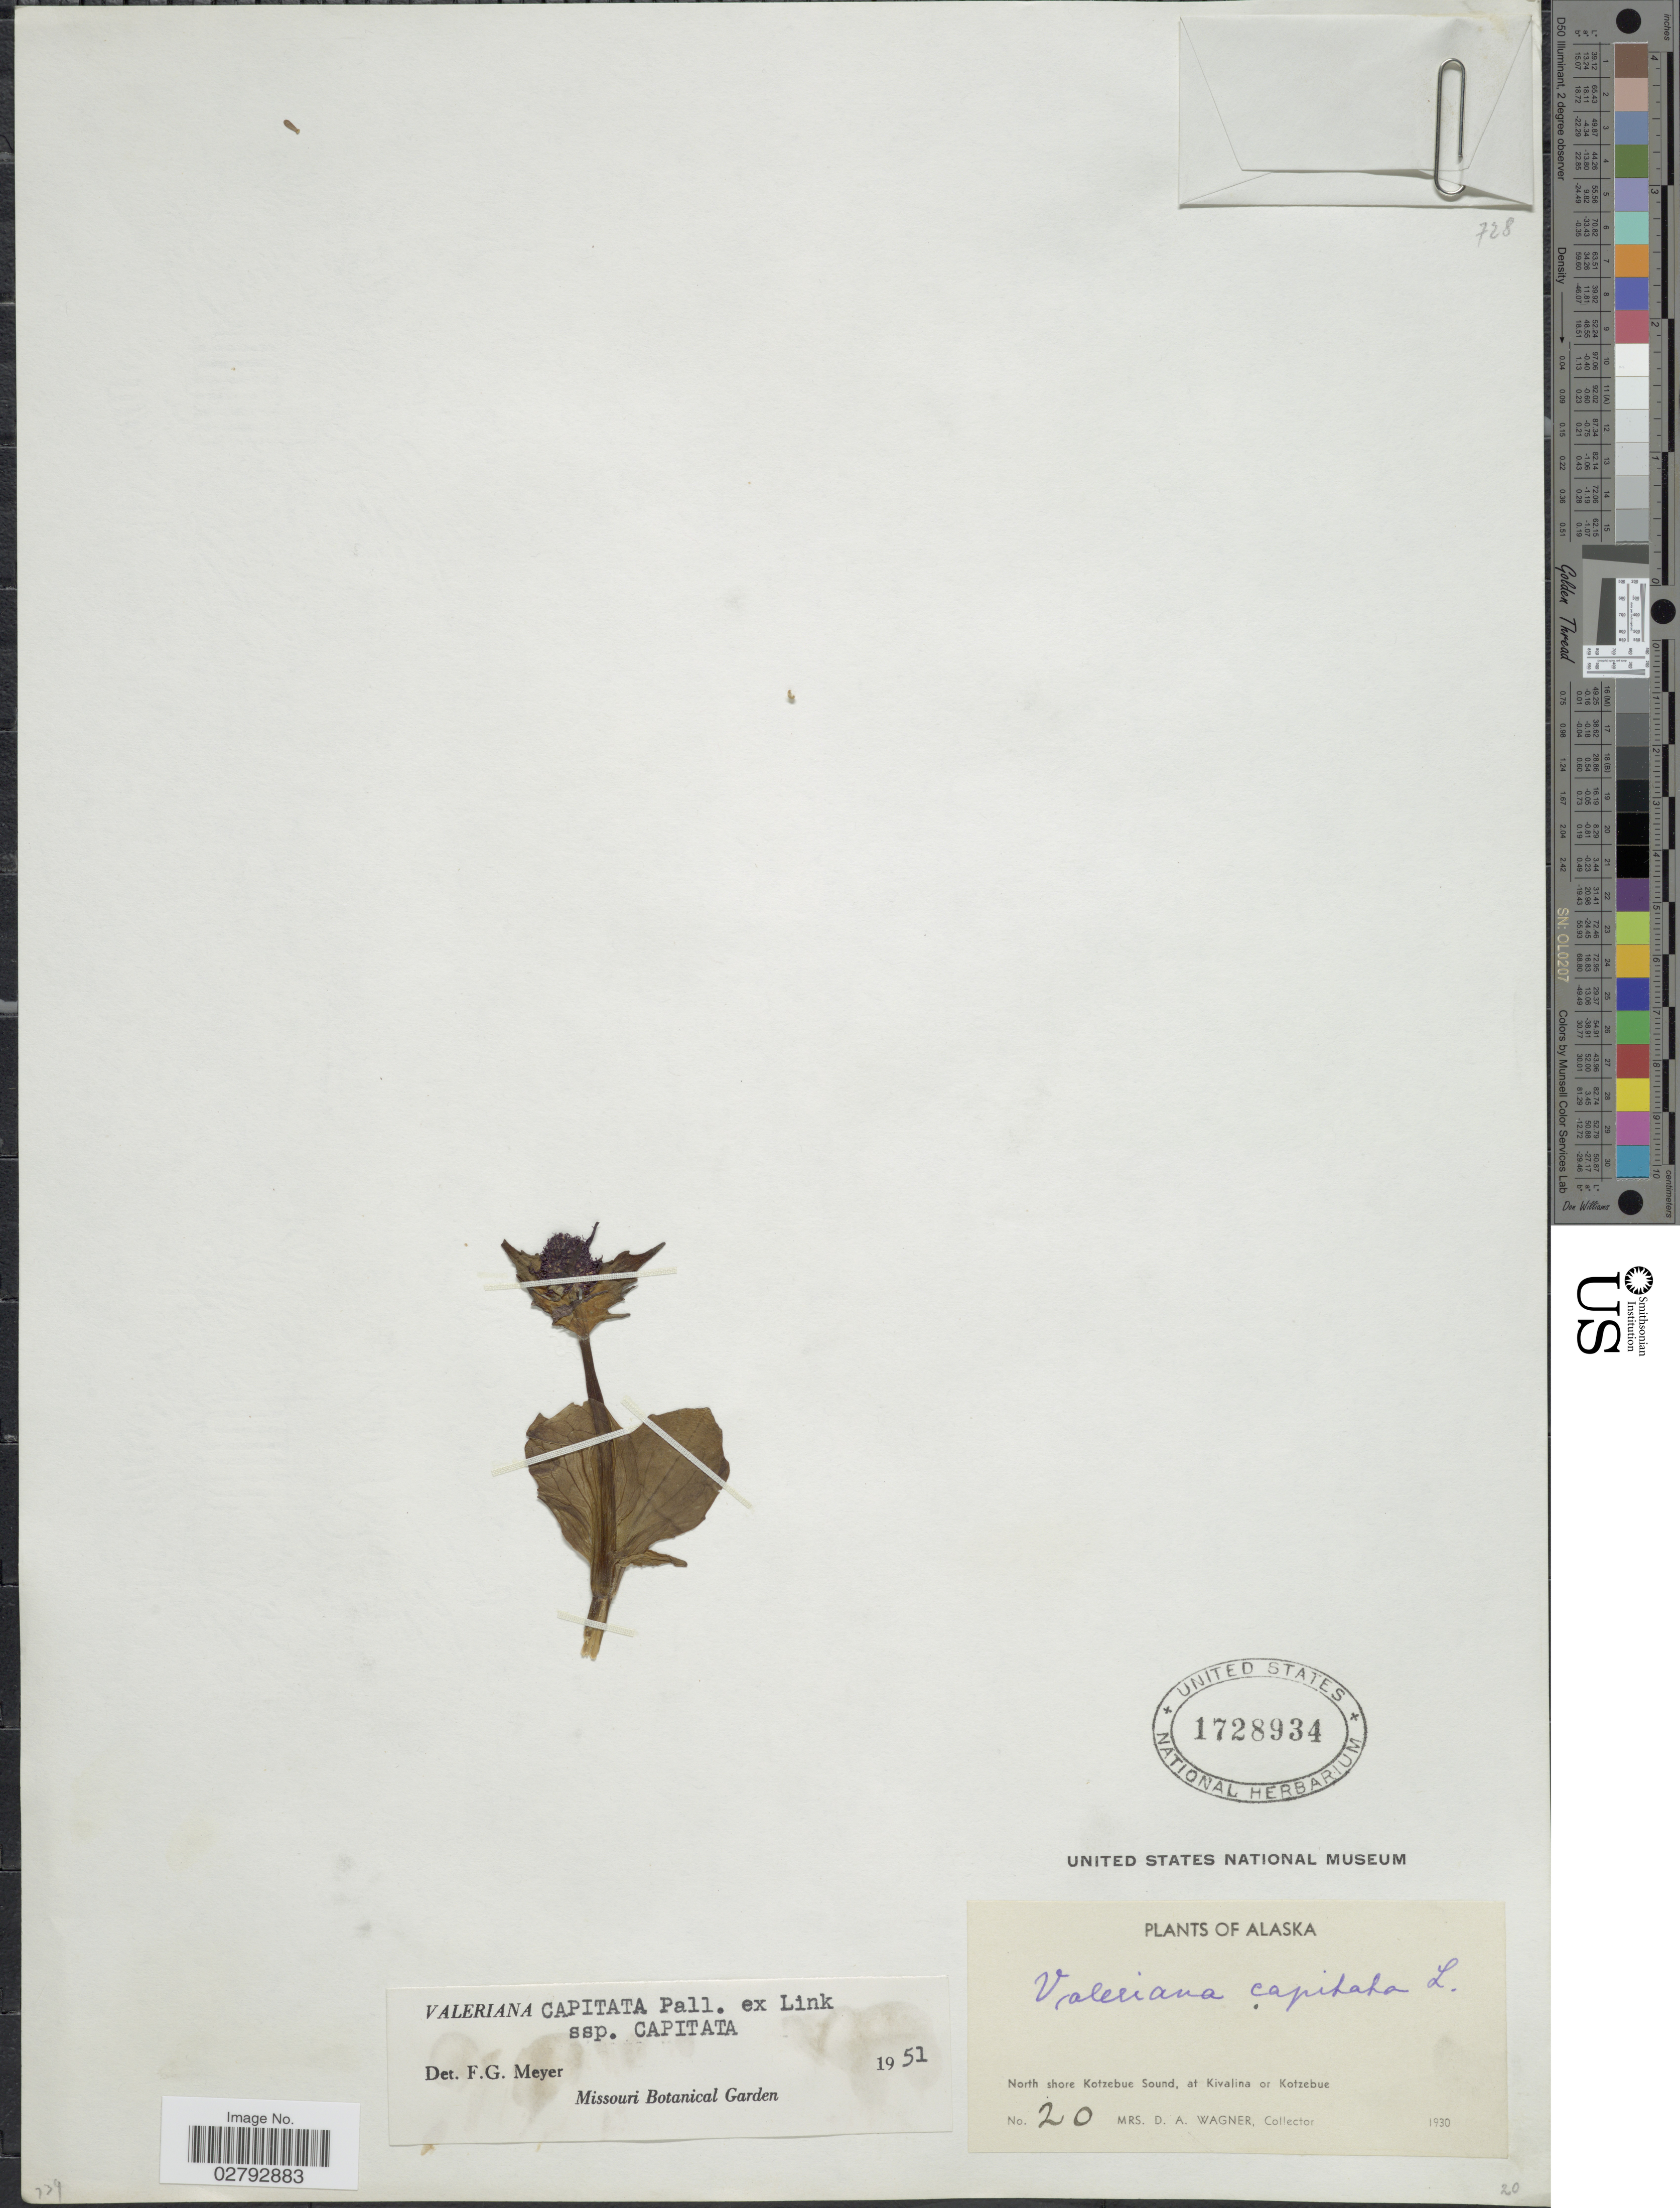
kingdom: Plantae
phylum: Tracheophyta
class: Magnoliopsida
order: Dipsacales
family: Caprifoliaceae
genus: Valeriana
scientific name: Valeriana capitata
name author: Link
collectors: D. Wagner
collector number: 20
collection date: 1930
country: United States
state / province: Alaska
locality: North shore Kotzebue Sound, at Kivalina or Kotzebue.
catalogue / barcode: US 1728934